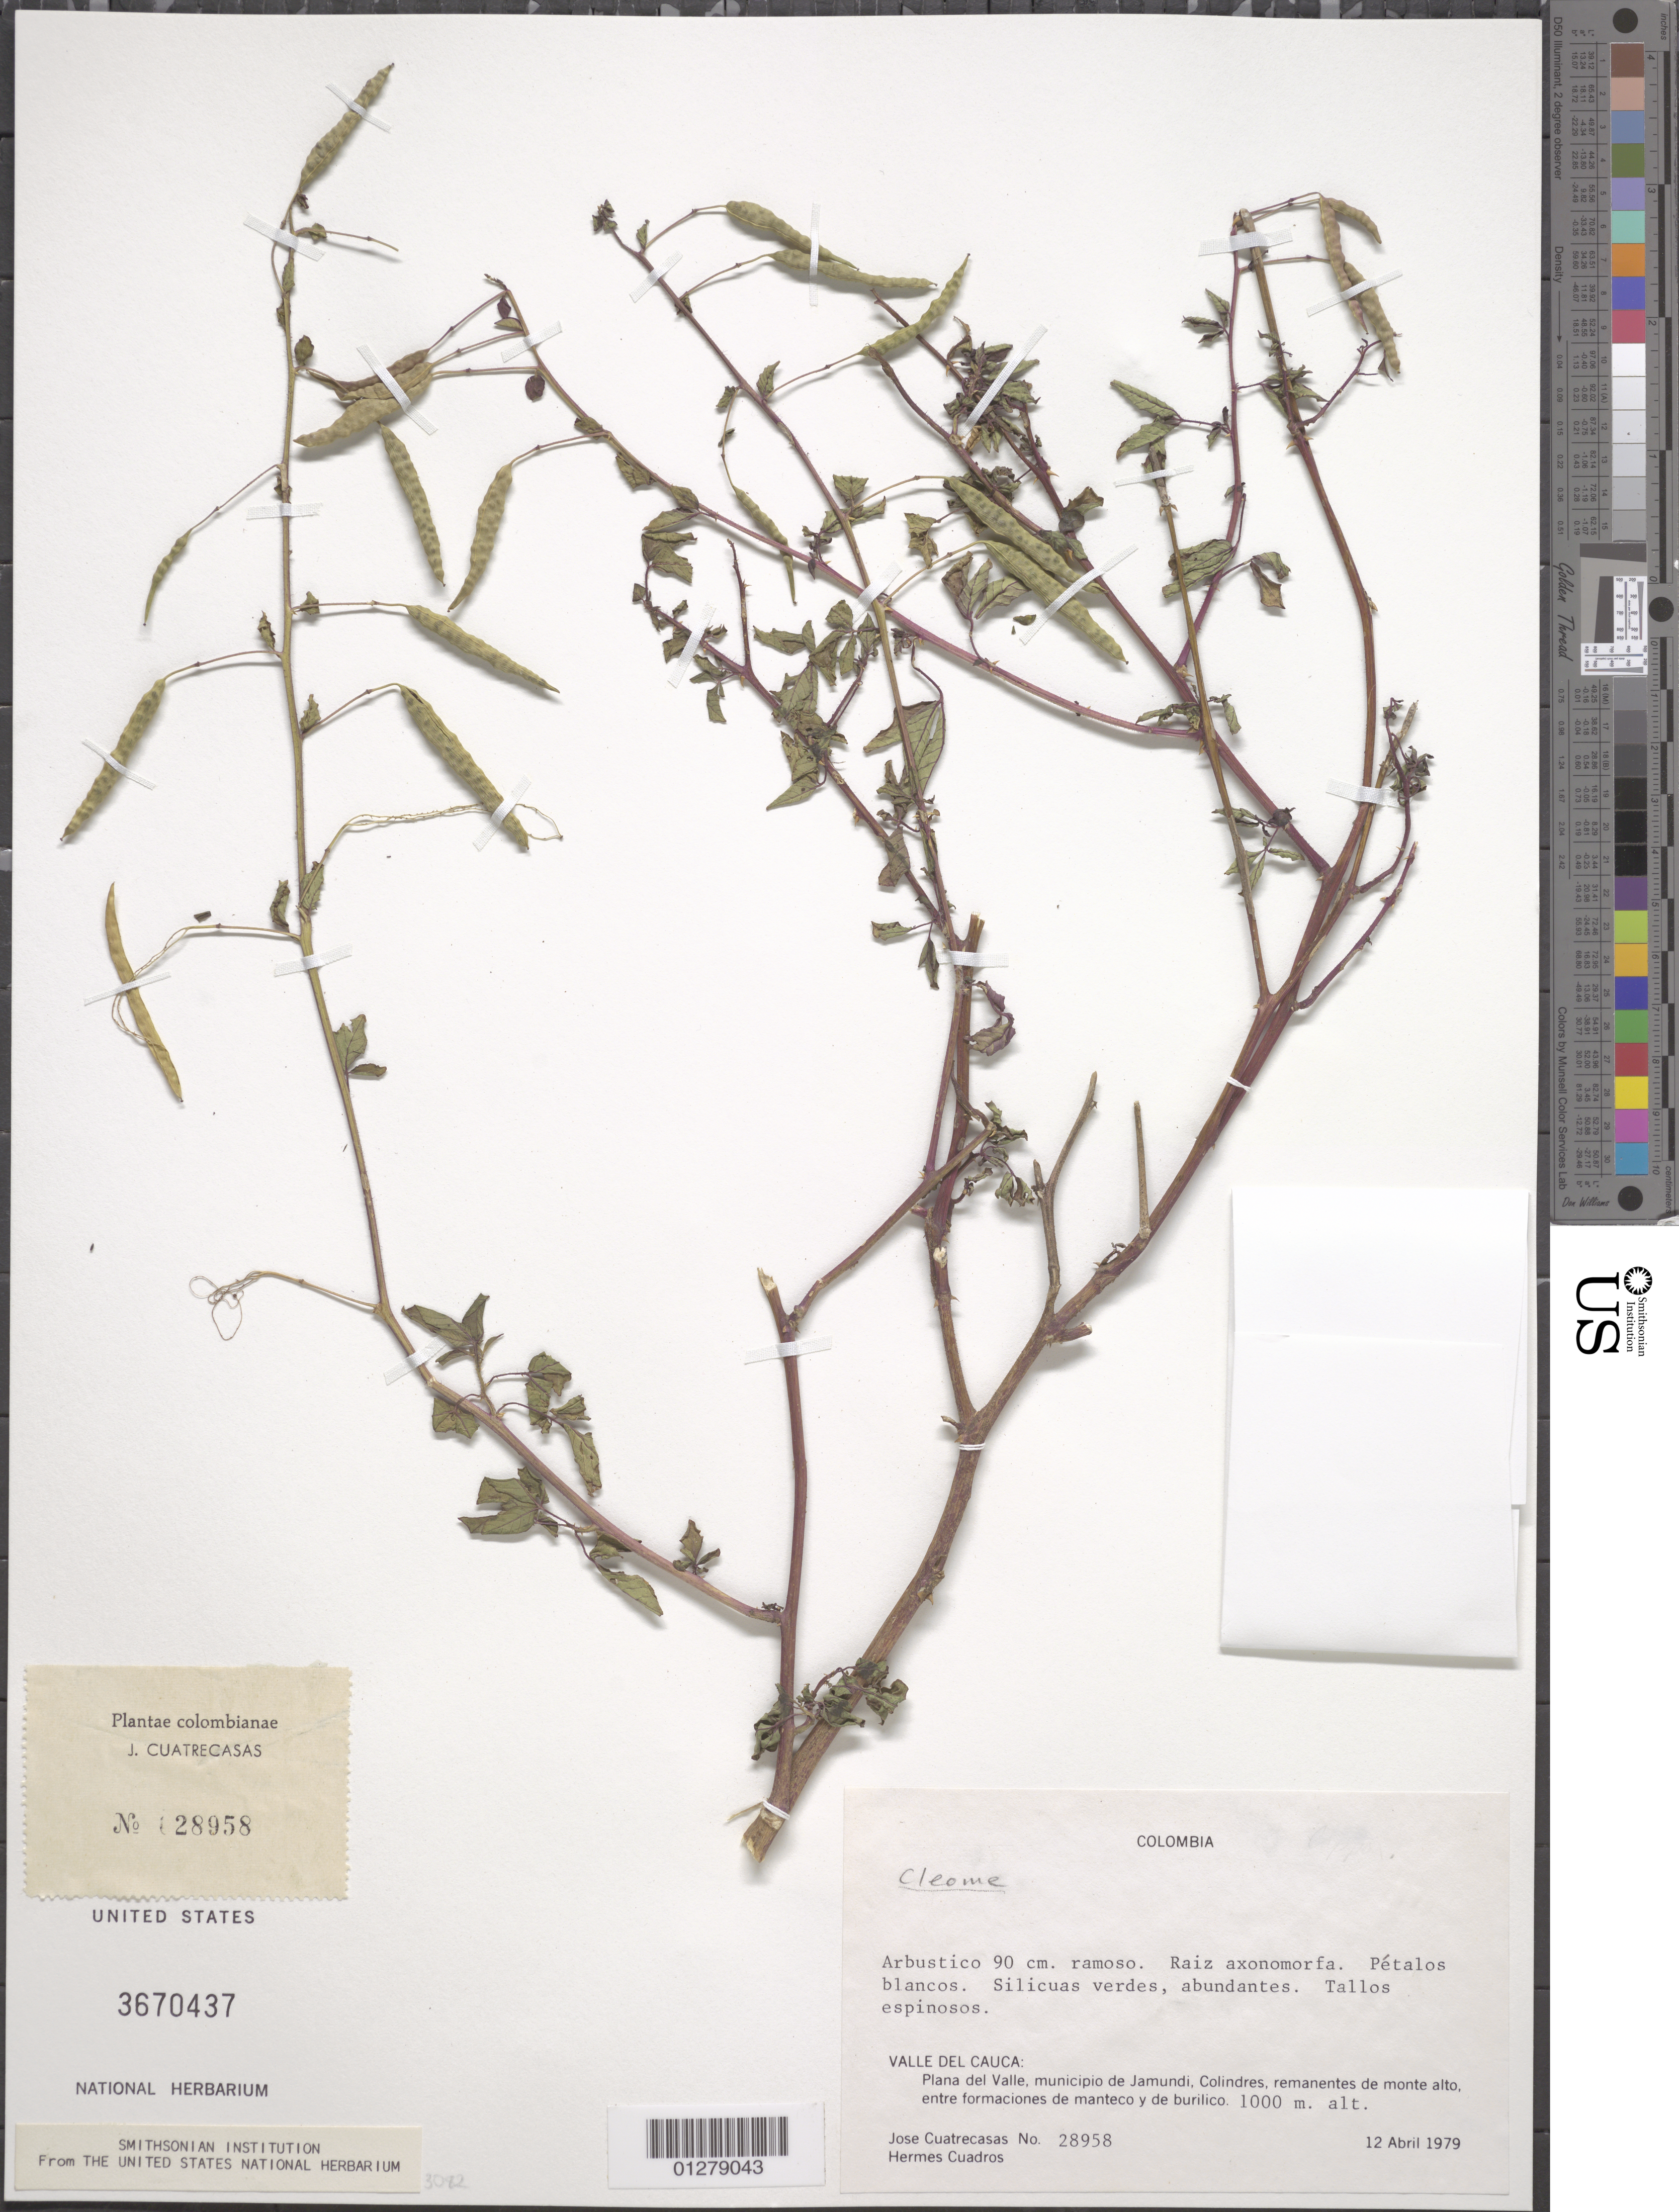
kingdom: Plantae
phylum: Tracheophyta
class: Magnoliopsida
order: Brassicales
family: Cleomaceae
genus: Tarenaya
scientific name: Tarenaya sp.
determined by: Strong, Mark T., (BOT), Smithsonian Institution - National Museum of Natural History (UNITED STATES)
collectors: J. Cuatrecasas & H. Cuadros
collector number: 28958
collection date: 1979-04-12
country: Colombia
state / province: Valle del Cauca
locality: Plana del Valle, municipio de Jamundi, Colindres, remanentes de monte alto, entre formaciones de manteco y de burilico.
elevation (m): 1000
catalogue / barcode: US 3670437